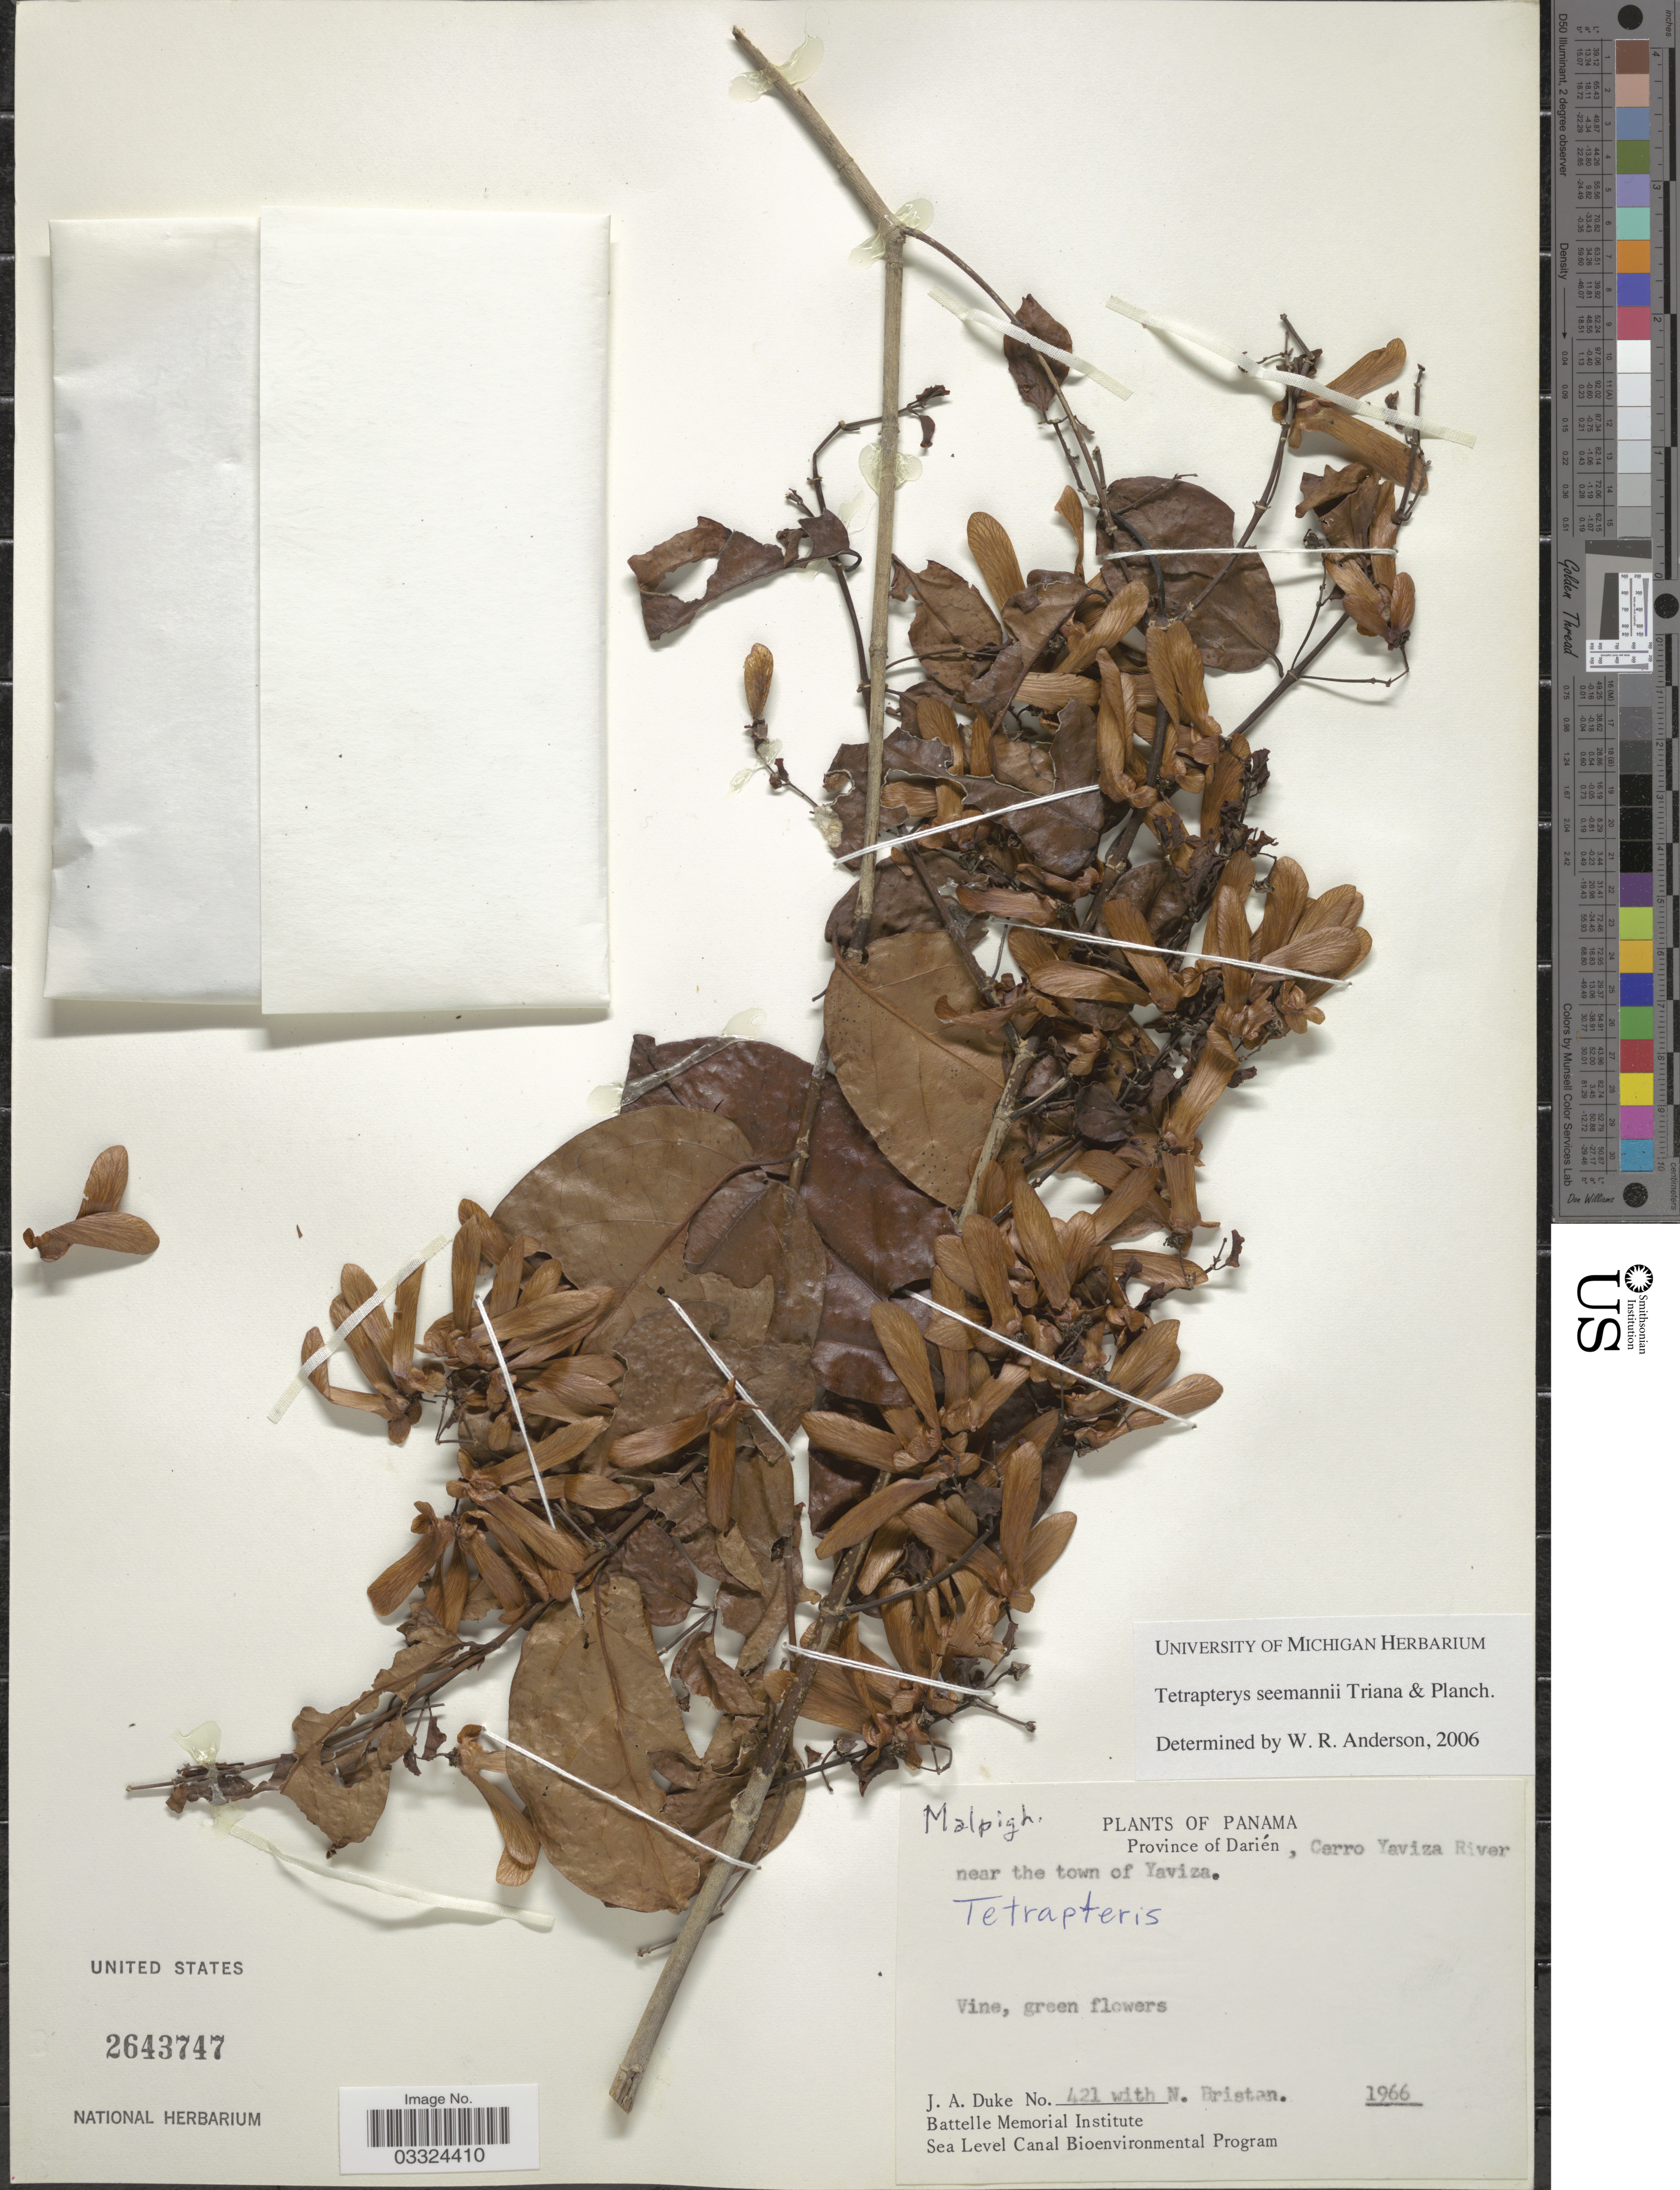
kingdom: Plantae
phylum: Tracheophyta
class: Magnoliopsida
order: Malpighiales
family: Malpighiaceae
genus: Tetrapterys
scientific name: Tetrapterys seemannii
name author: Triana & Planch.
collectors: J. A. Duke & N. Bristan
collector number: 421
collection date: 1966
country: Panama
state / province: Darién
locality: Cerro Yaviza River near the town of Yaviza.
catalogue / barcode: US 2643747